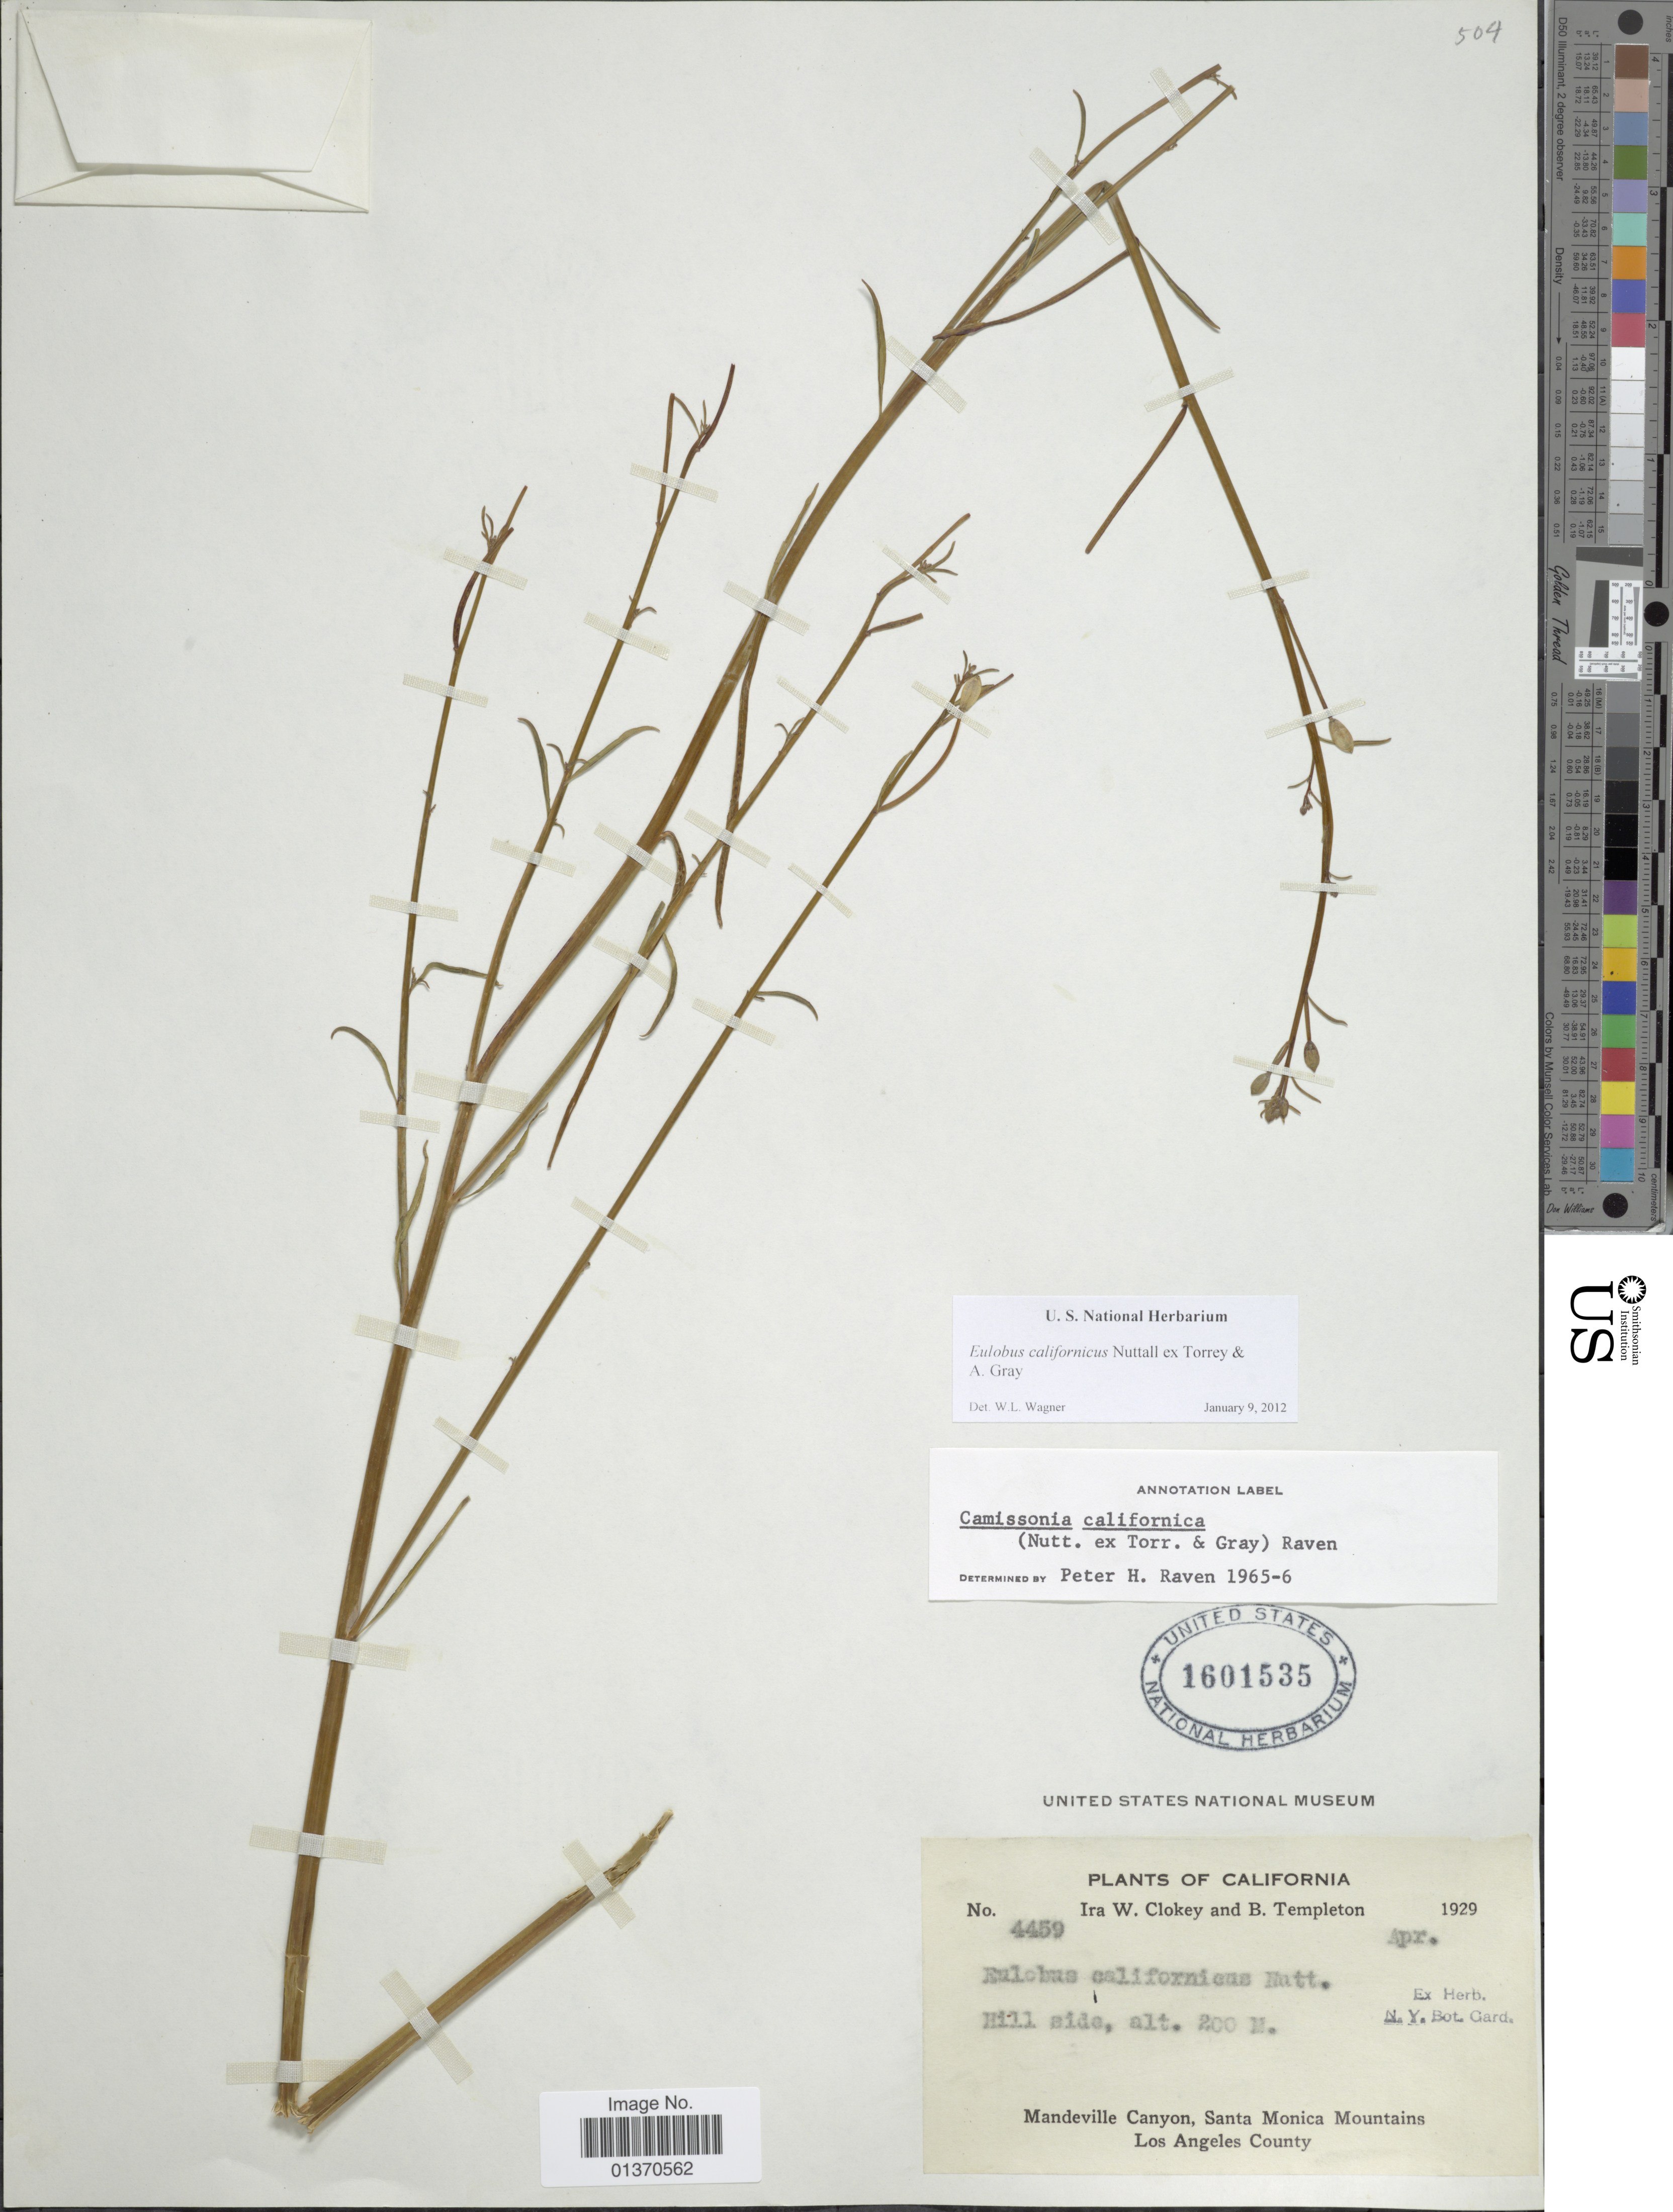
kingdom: Plantae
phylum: Tracheophyta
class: Magnoliopsida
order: Myrtales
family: Onagraceae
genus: Eulobus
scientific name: Eulobus californicus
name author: Nutt. ex Torr. & A. Gray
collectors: I. W. Clokey & B. Templeton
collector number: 4459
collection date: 1929-04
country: United States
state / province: California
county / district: Los Angeles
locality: Hill side, Mandeville Canyon, Santa Monica Mountains, Los Angeles County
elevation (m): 200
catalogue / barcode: US 1601535